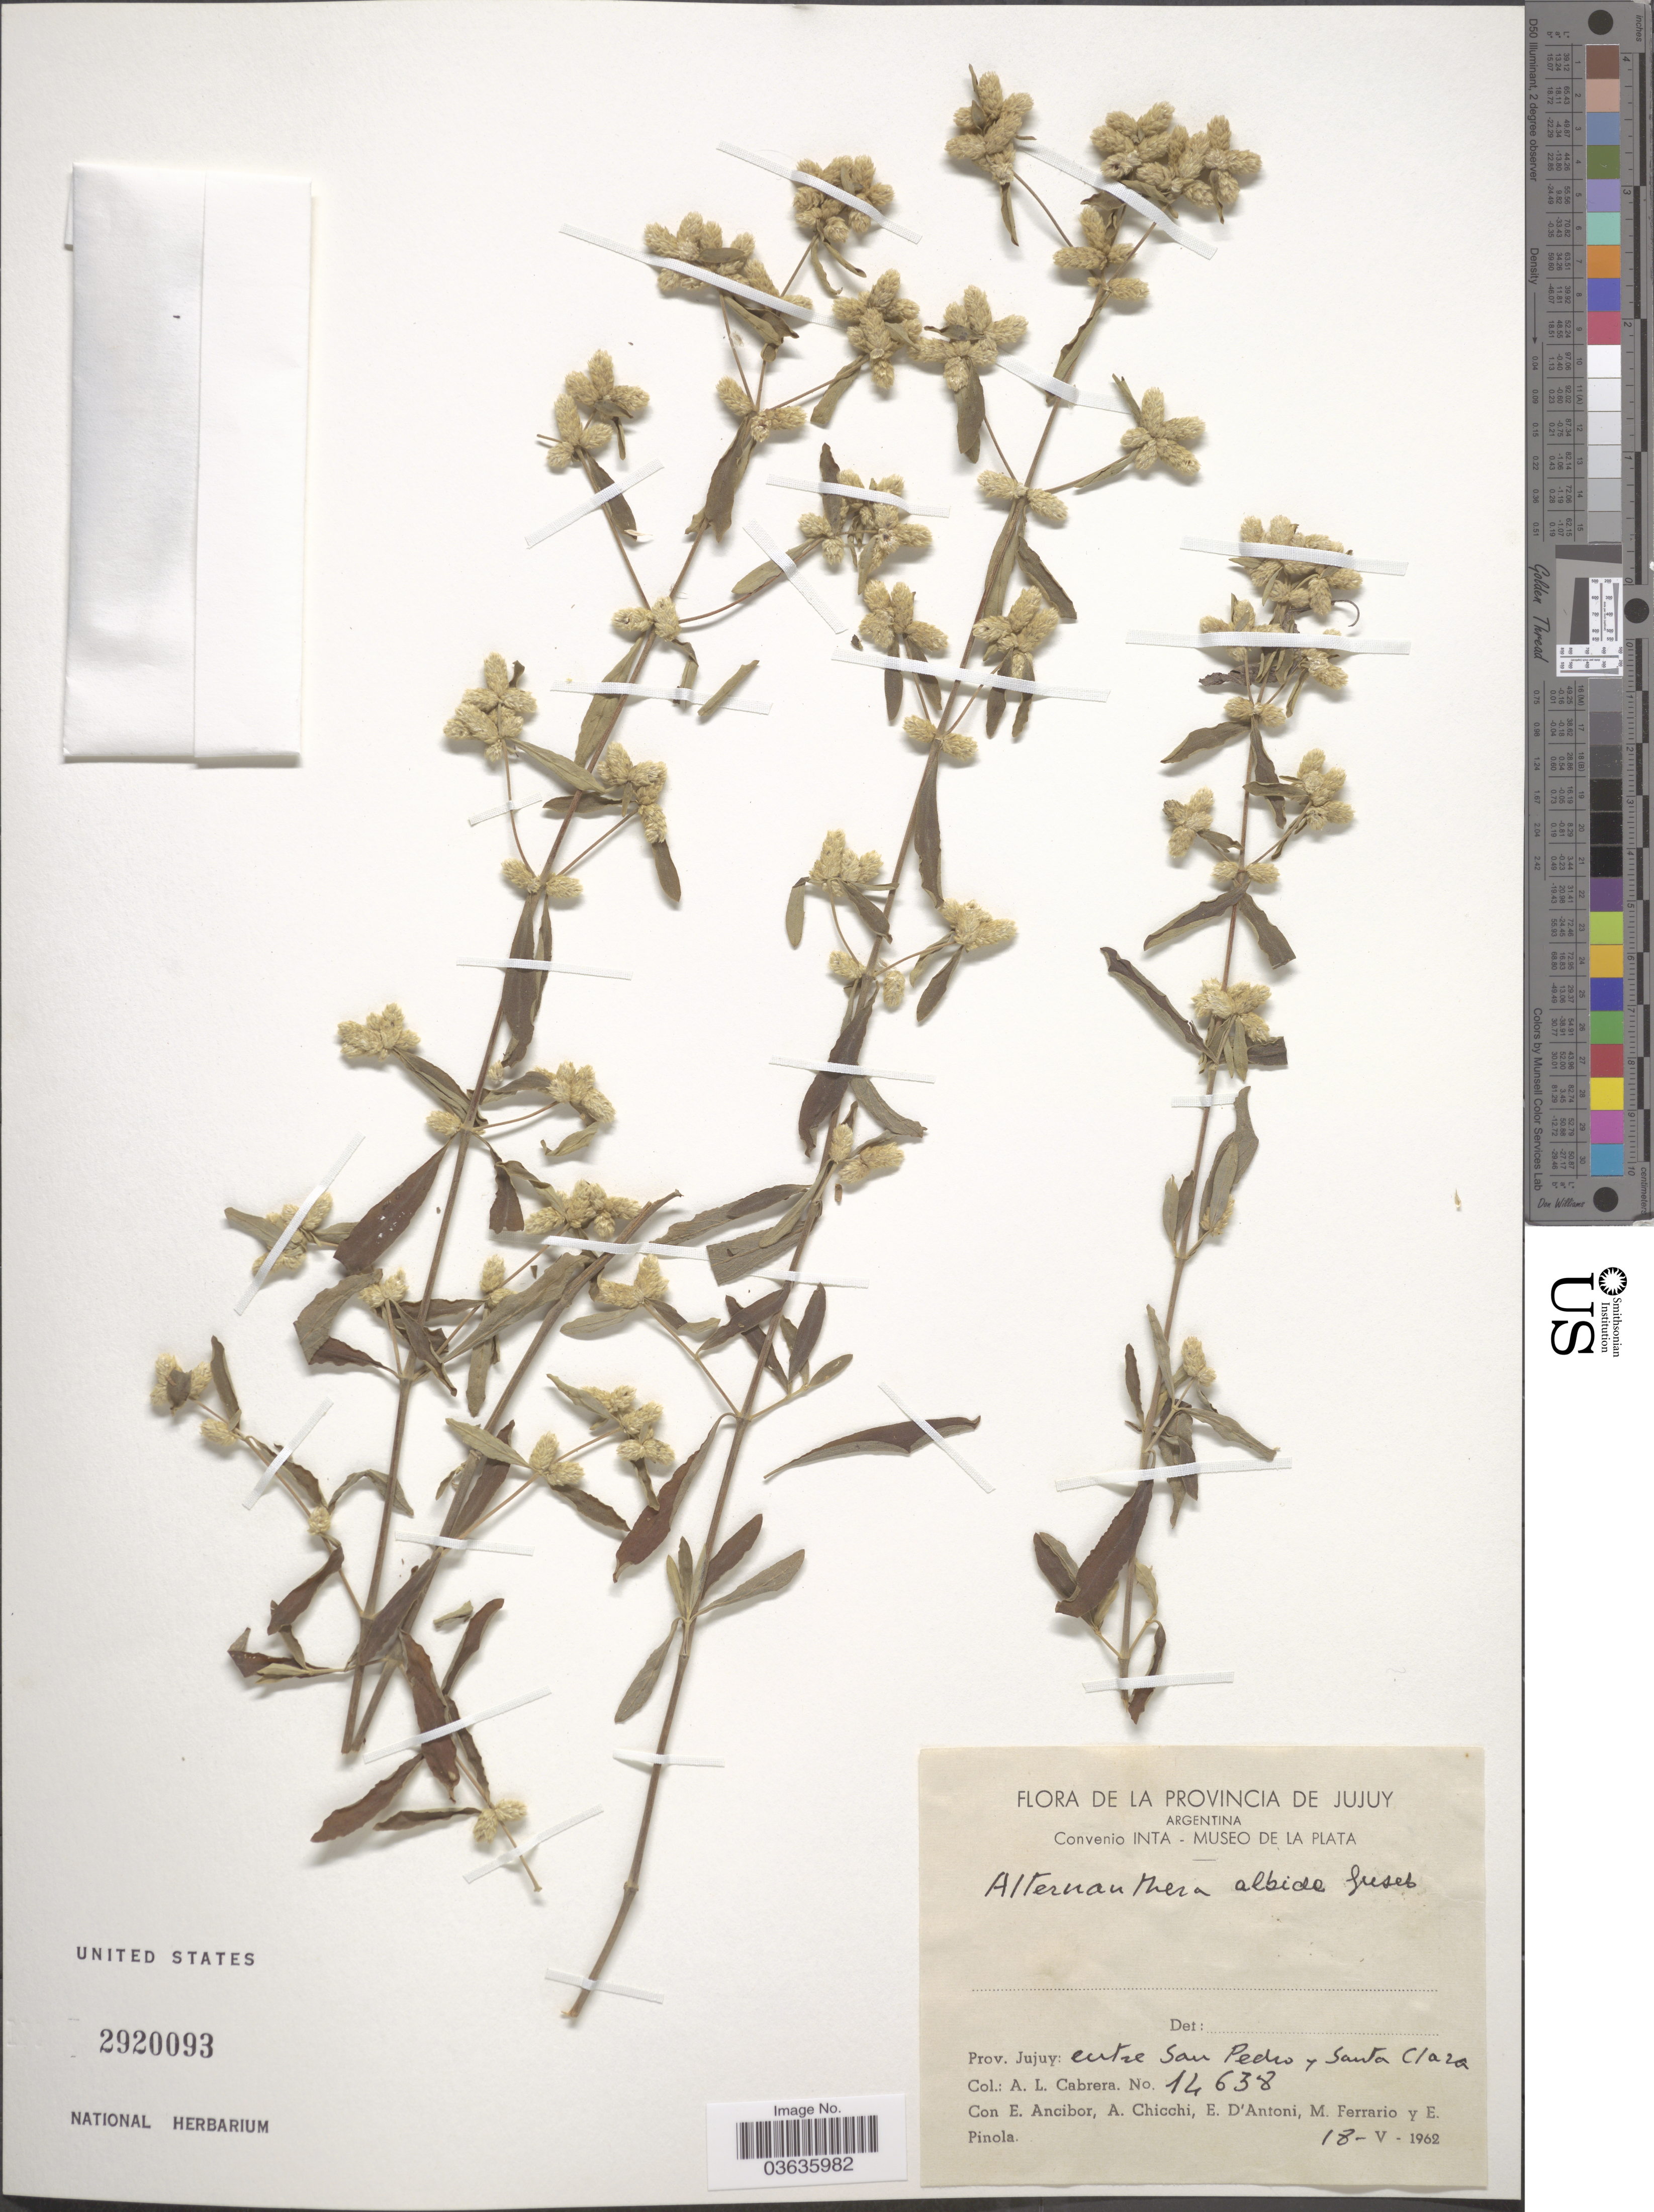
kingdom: Plantae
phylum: Tracheophyta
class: Magnoliopsida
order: Caryophyllales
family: Amaranthaceae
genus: Alternanthera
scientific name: Alternanthera albida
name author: (Moq.) Griseb.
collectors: A. L. Cabrera, E. Ancibor, A. Chicchi, E. D'Antoni & et al.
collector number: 14638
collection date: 1962-05-18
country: Argentina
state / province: Jujuy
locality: Entre San Pedro y Santa Clara.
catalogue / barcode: US 2920093